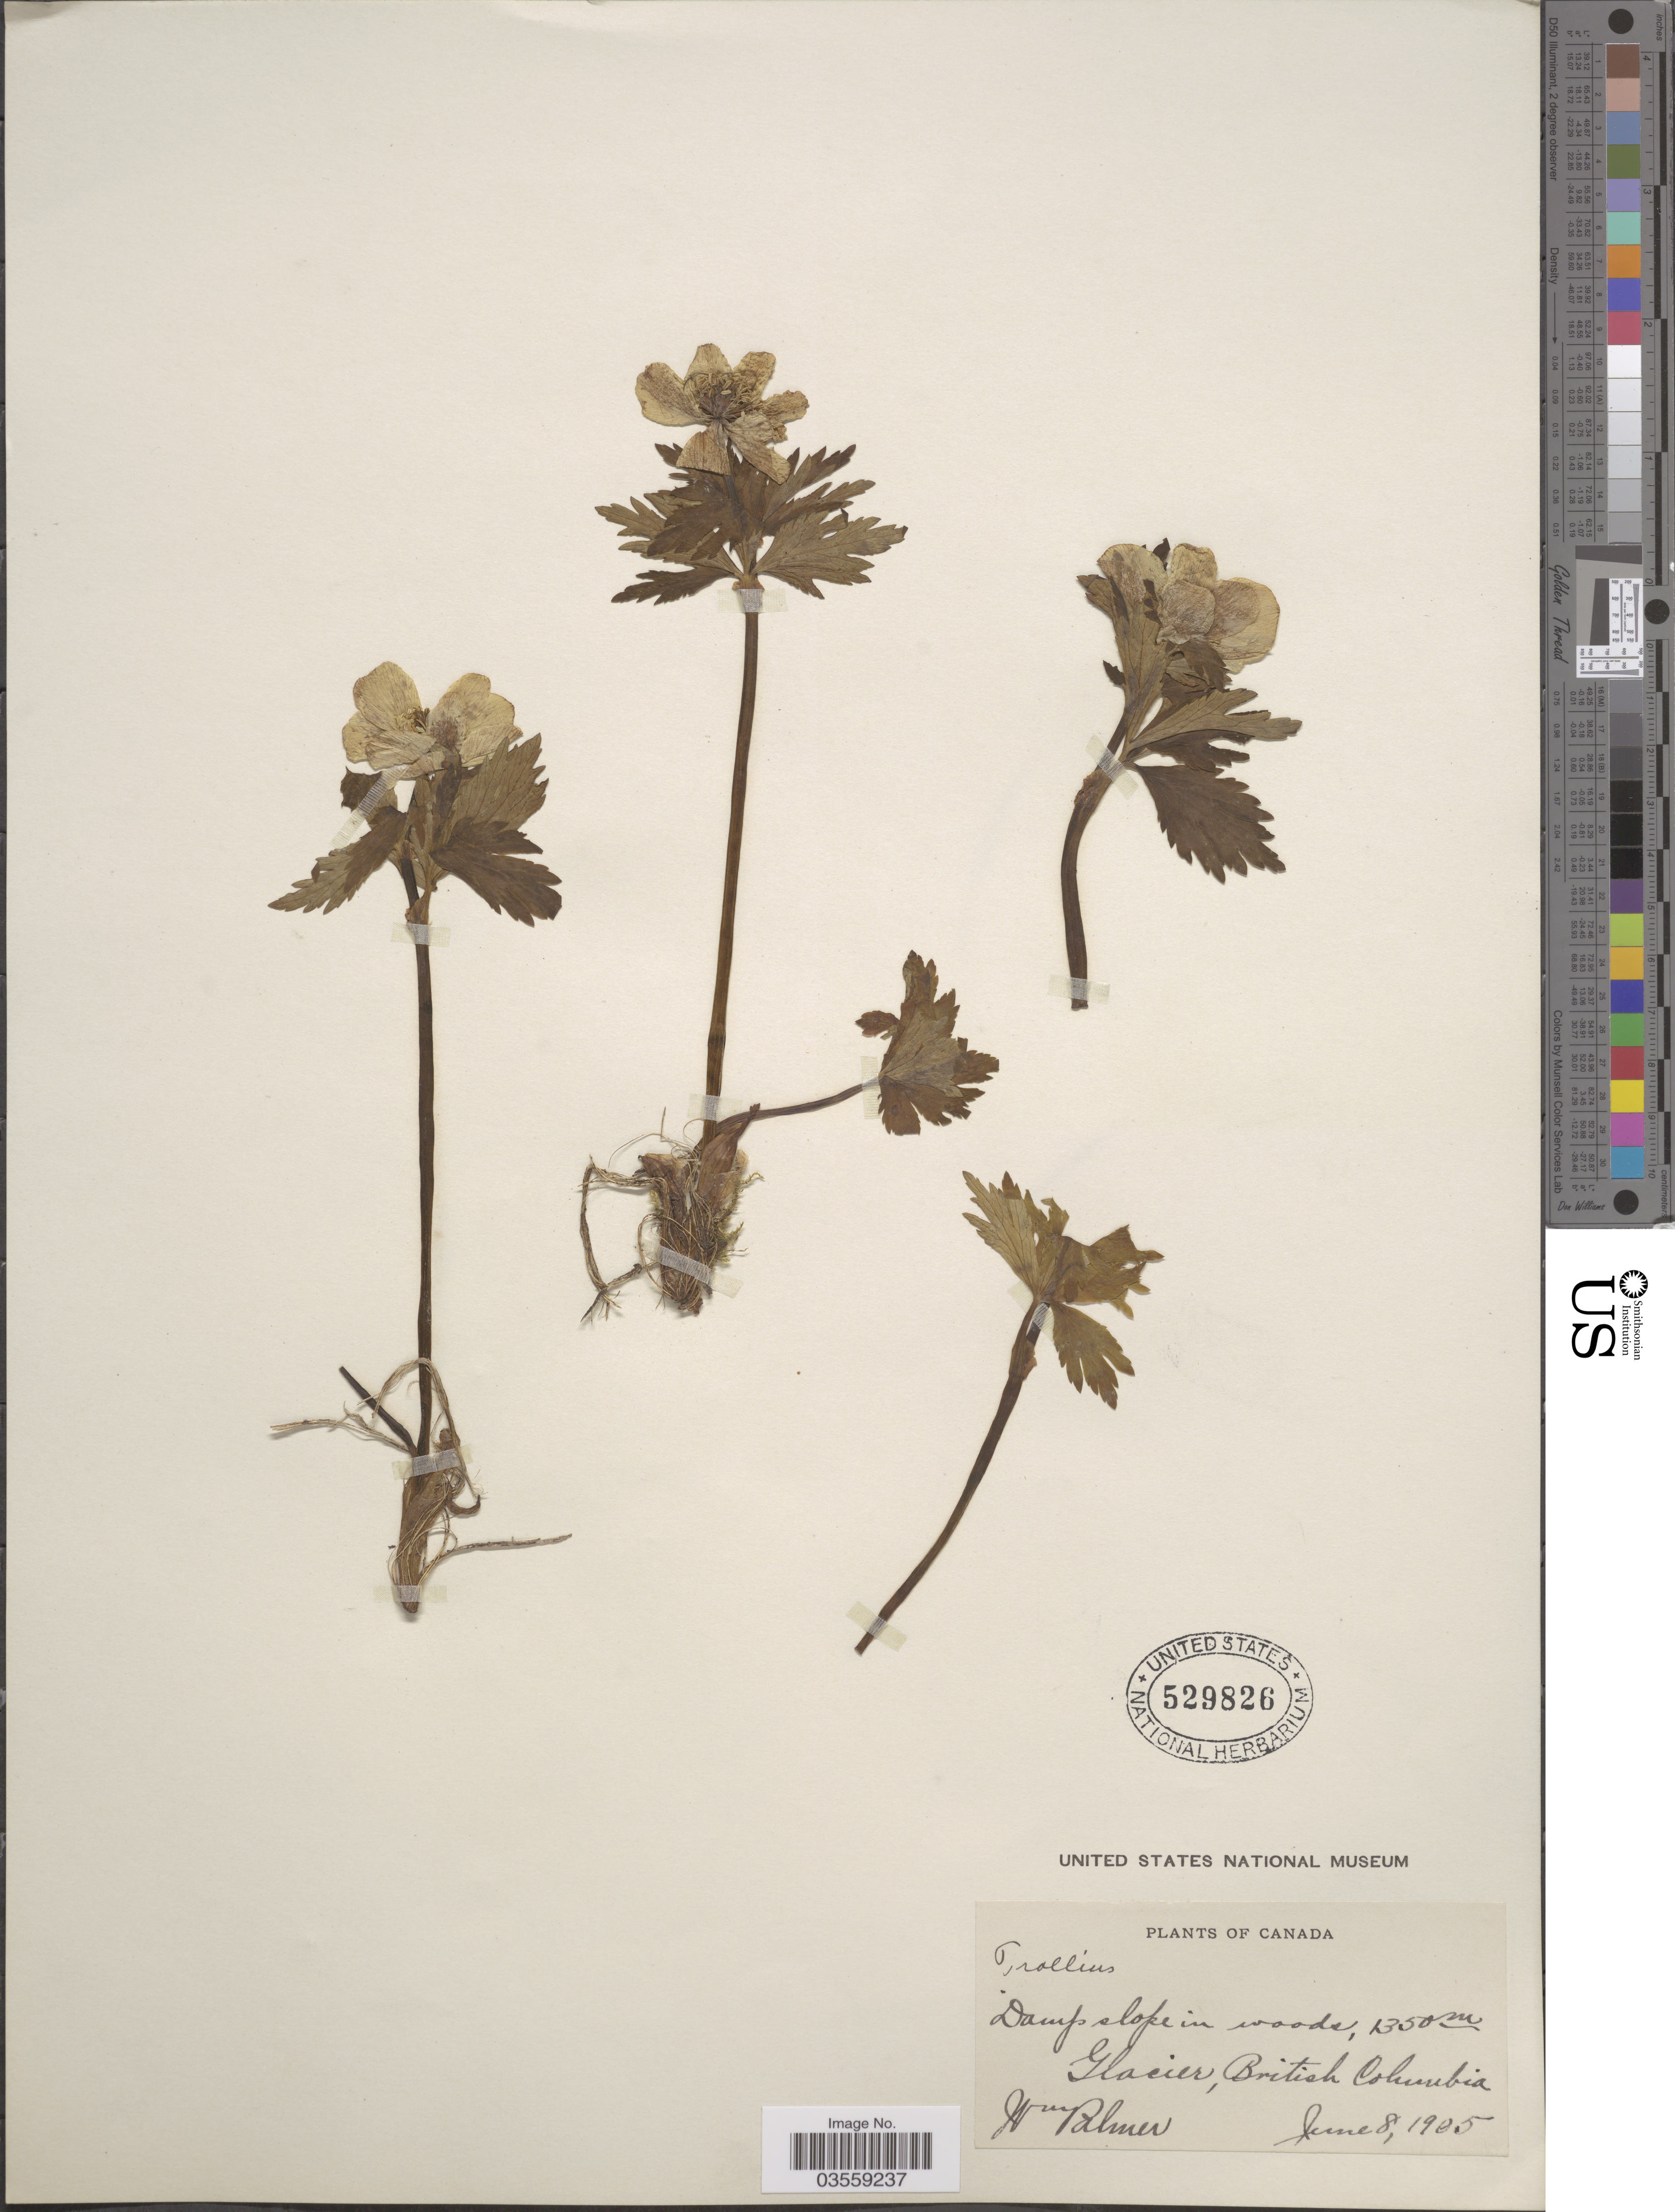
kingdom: Plantae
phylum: Tracheophyta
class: Magnoliopsida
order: Ranunculales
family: Ranunculaceae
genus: Trollius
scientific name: Trollius laxus var. albiflorus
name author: A. Gray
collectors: W. Palmer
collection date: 1905-06-08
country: Canada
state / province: British Columbia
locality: Glacier.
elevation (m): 1350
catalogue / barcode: US 529826